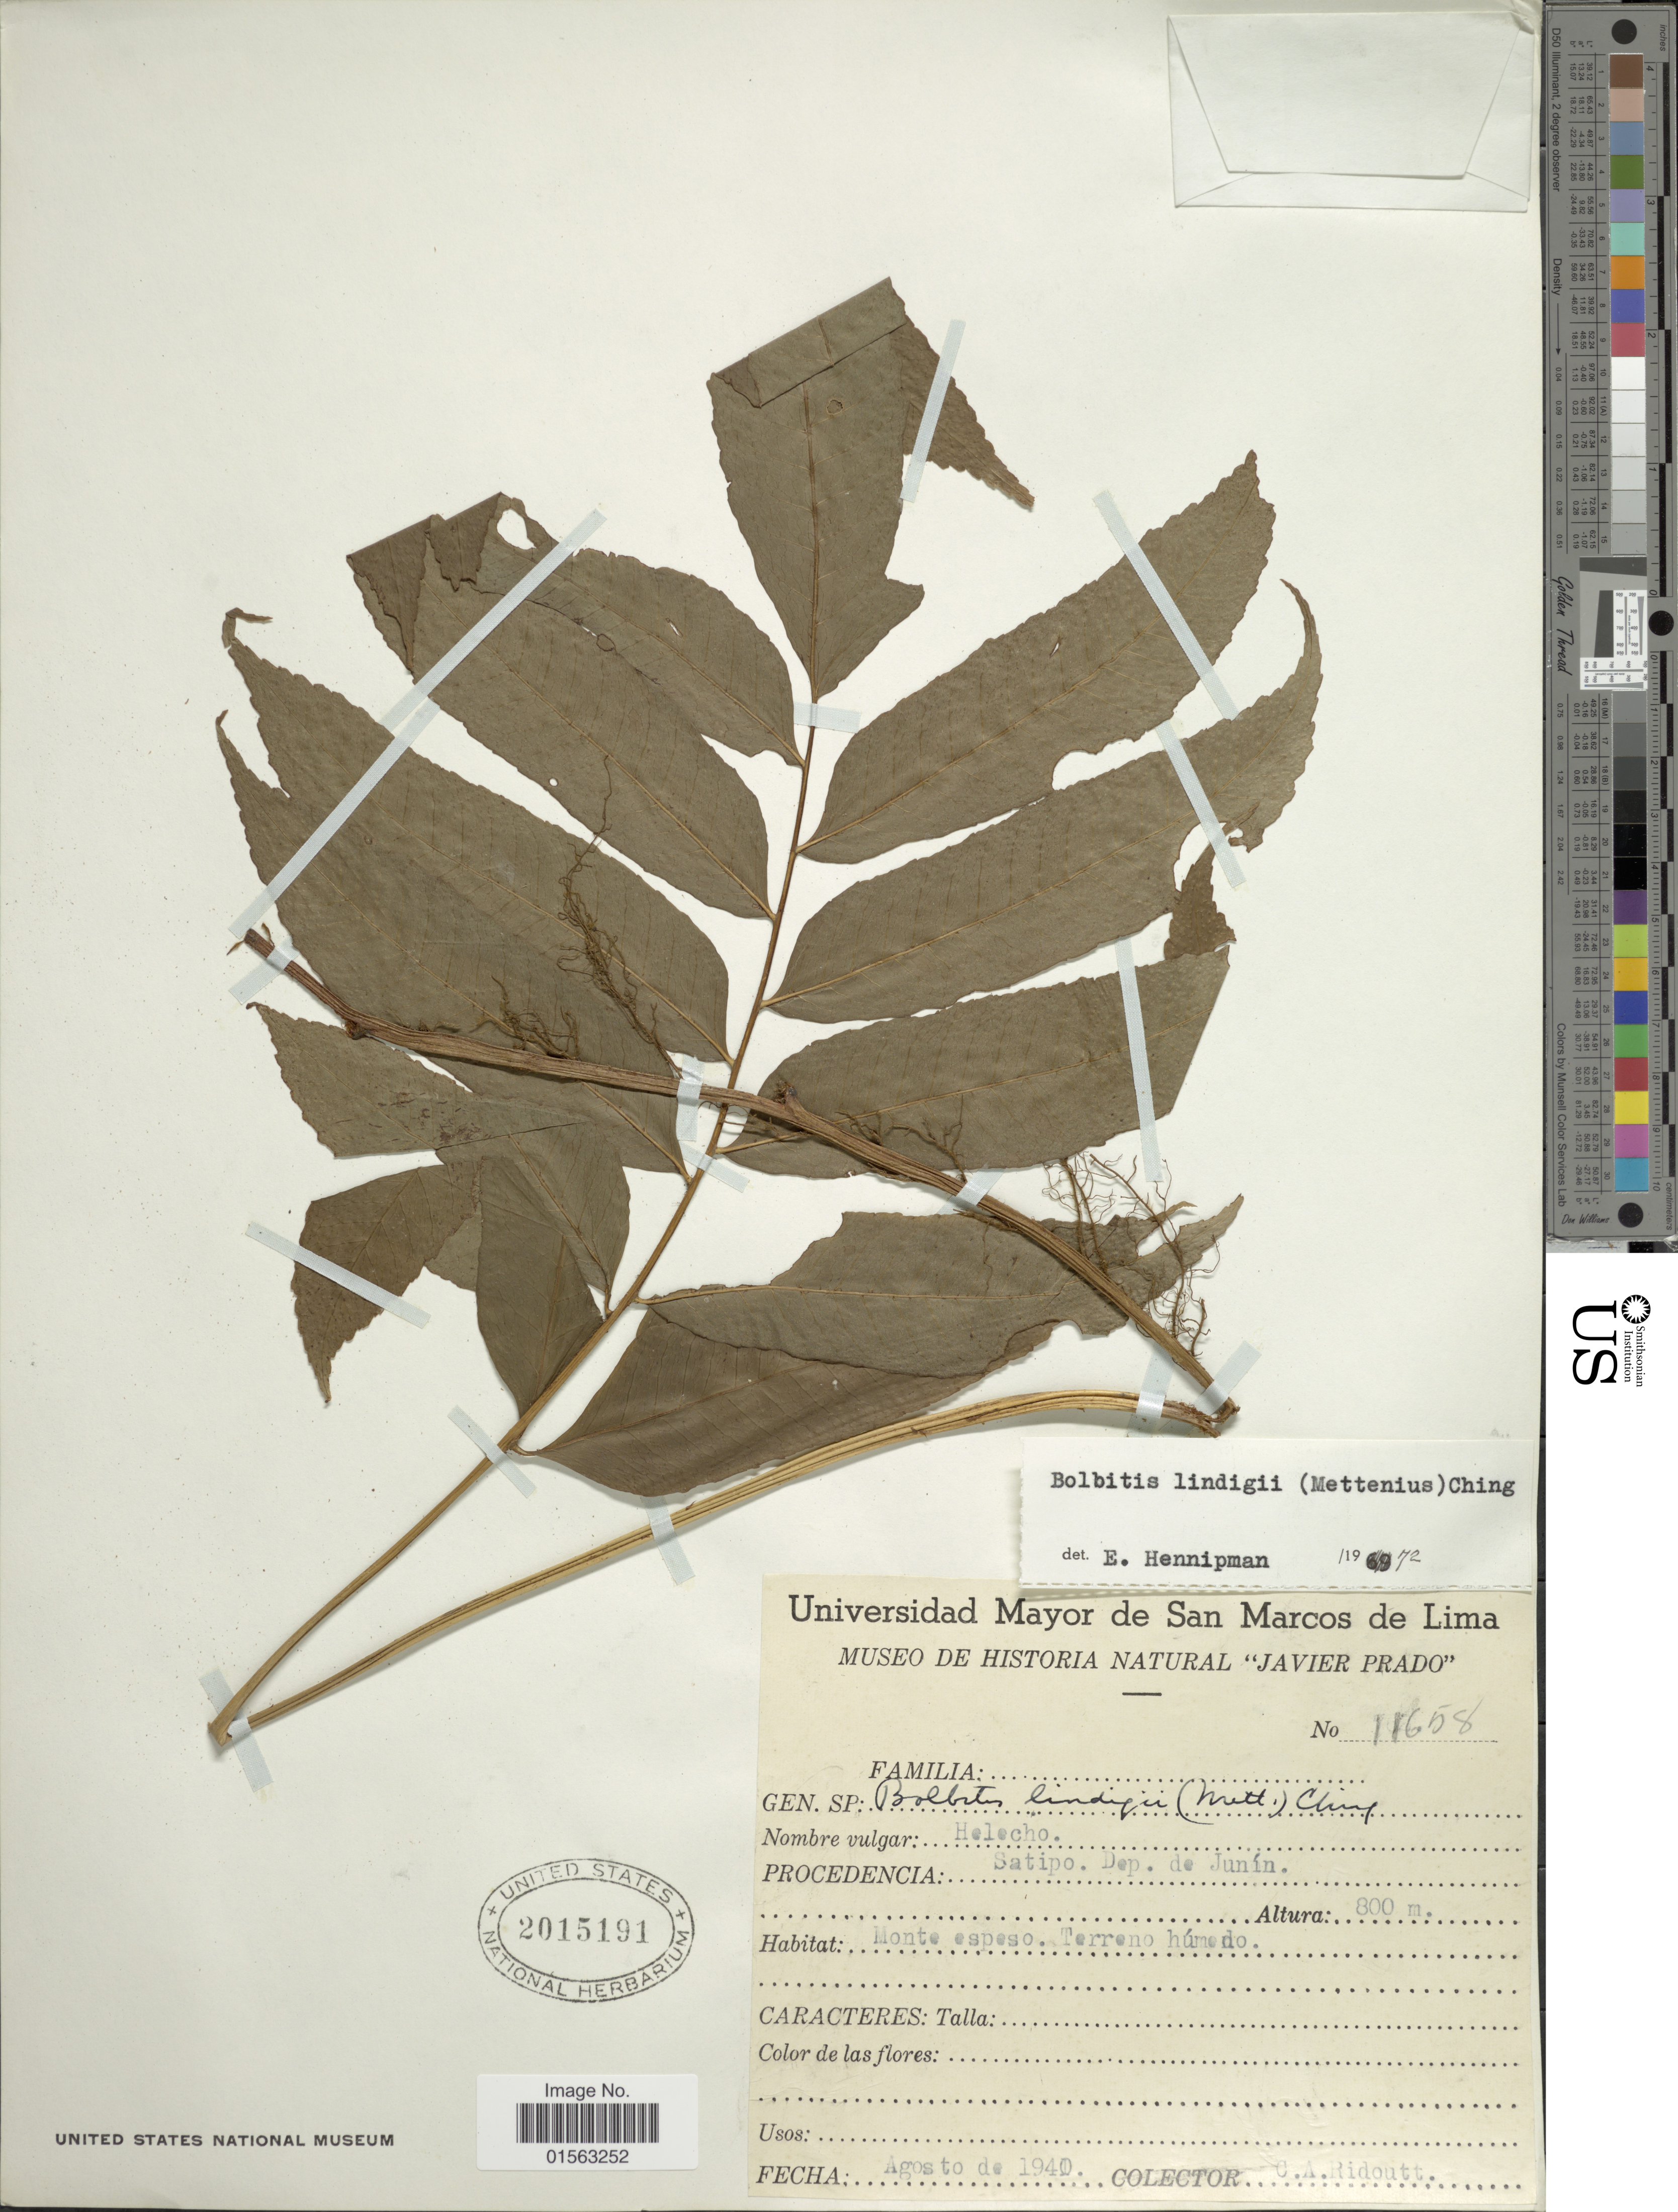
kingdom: Plantae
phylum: Tracheophyta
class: Polypodiopsida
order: Polypodiales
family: Dryopteridaceae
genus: Mickelia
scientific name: Mickelia lindigii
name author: (Mett.) R.C. Moran et al.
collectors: C. Ridoutt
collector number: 11658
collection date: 1940-08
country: Peru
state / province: Junín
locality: Helecho, Satipo. Dep. de Junín, Monte espeso, Terreno húmedo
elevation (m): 800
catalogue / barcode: US 2015191